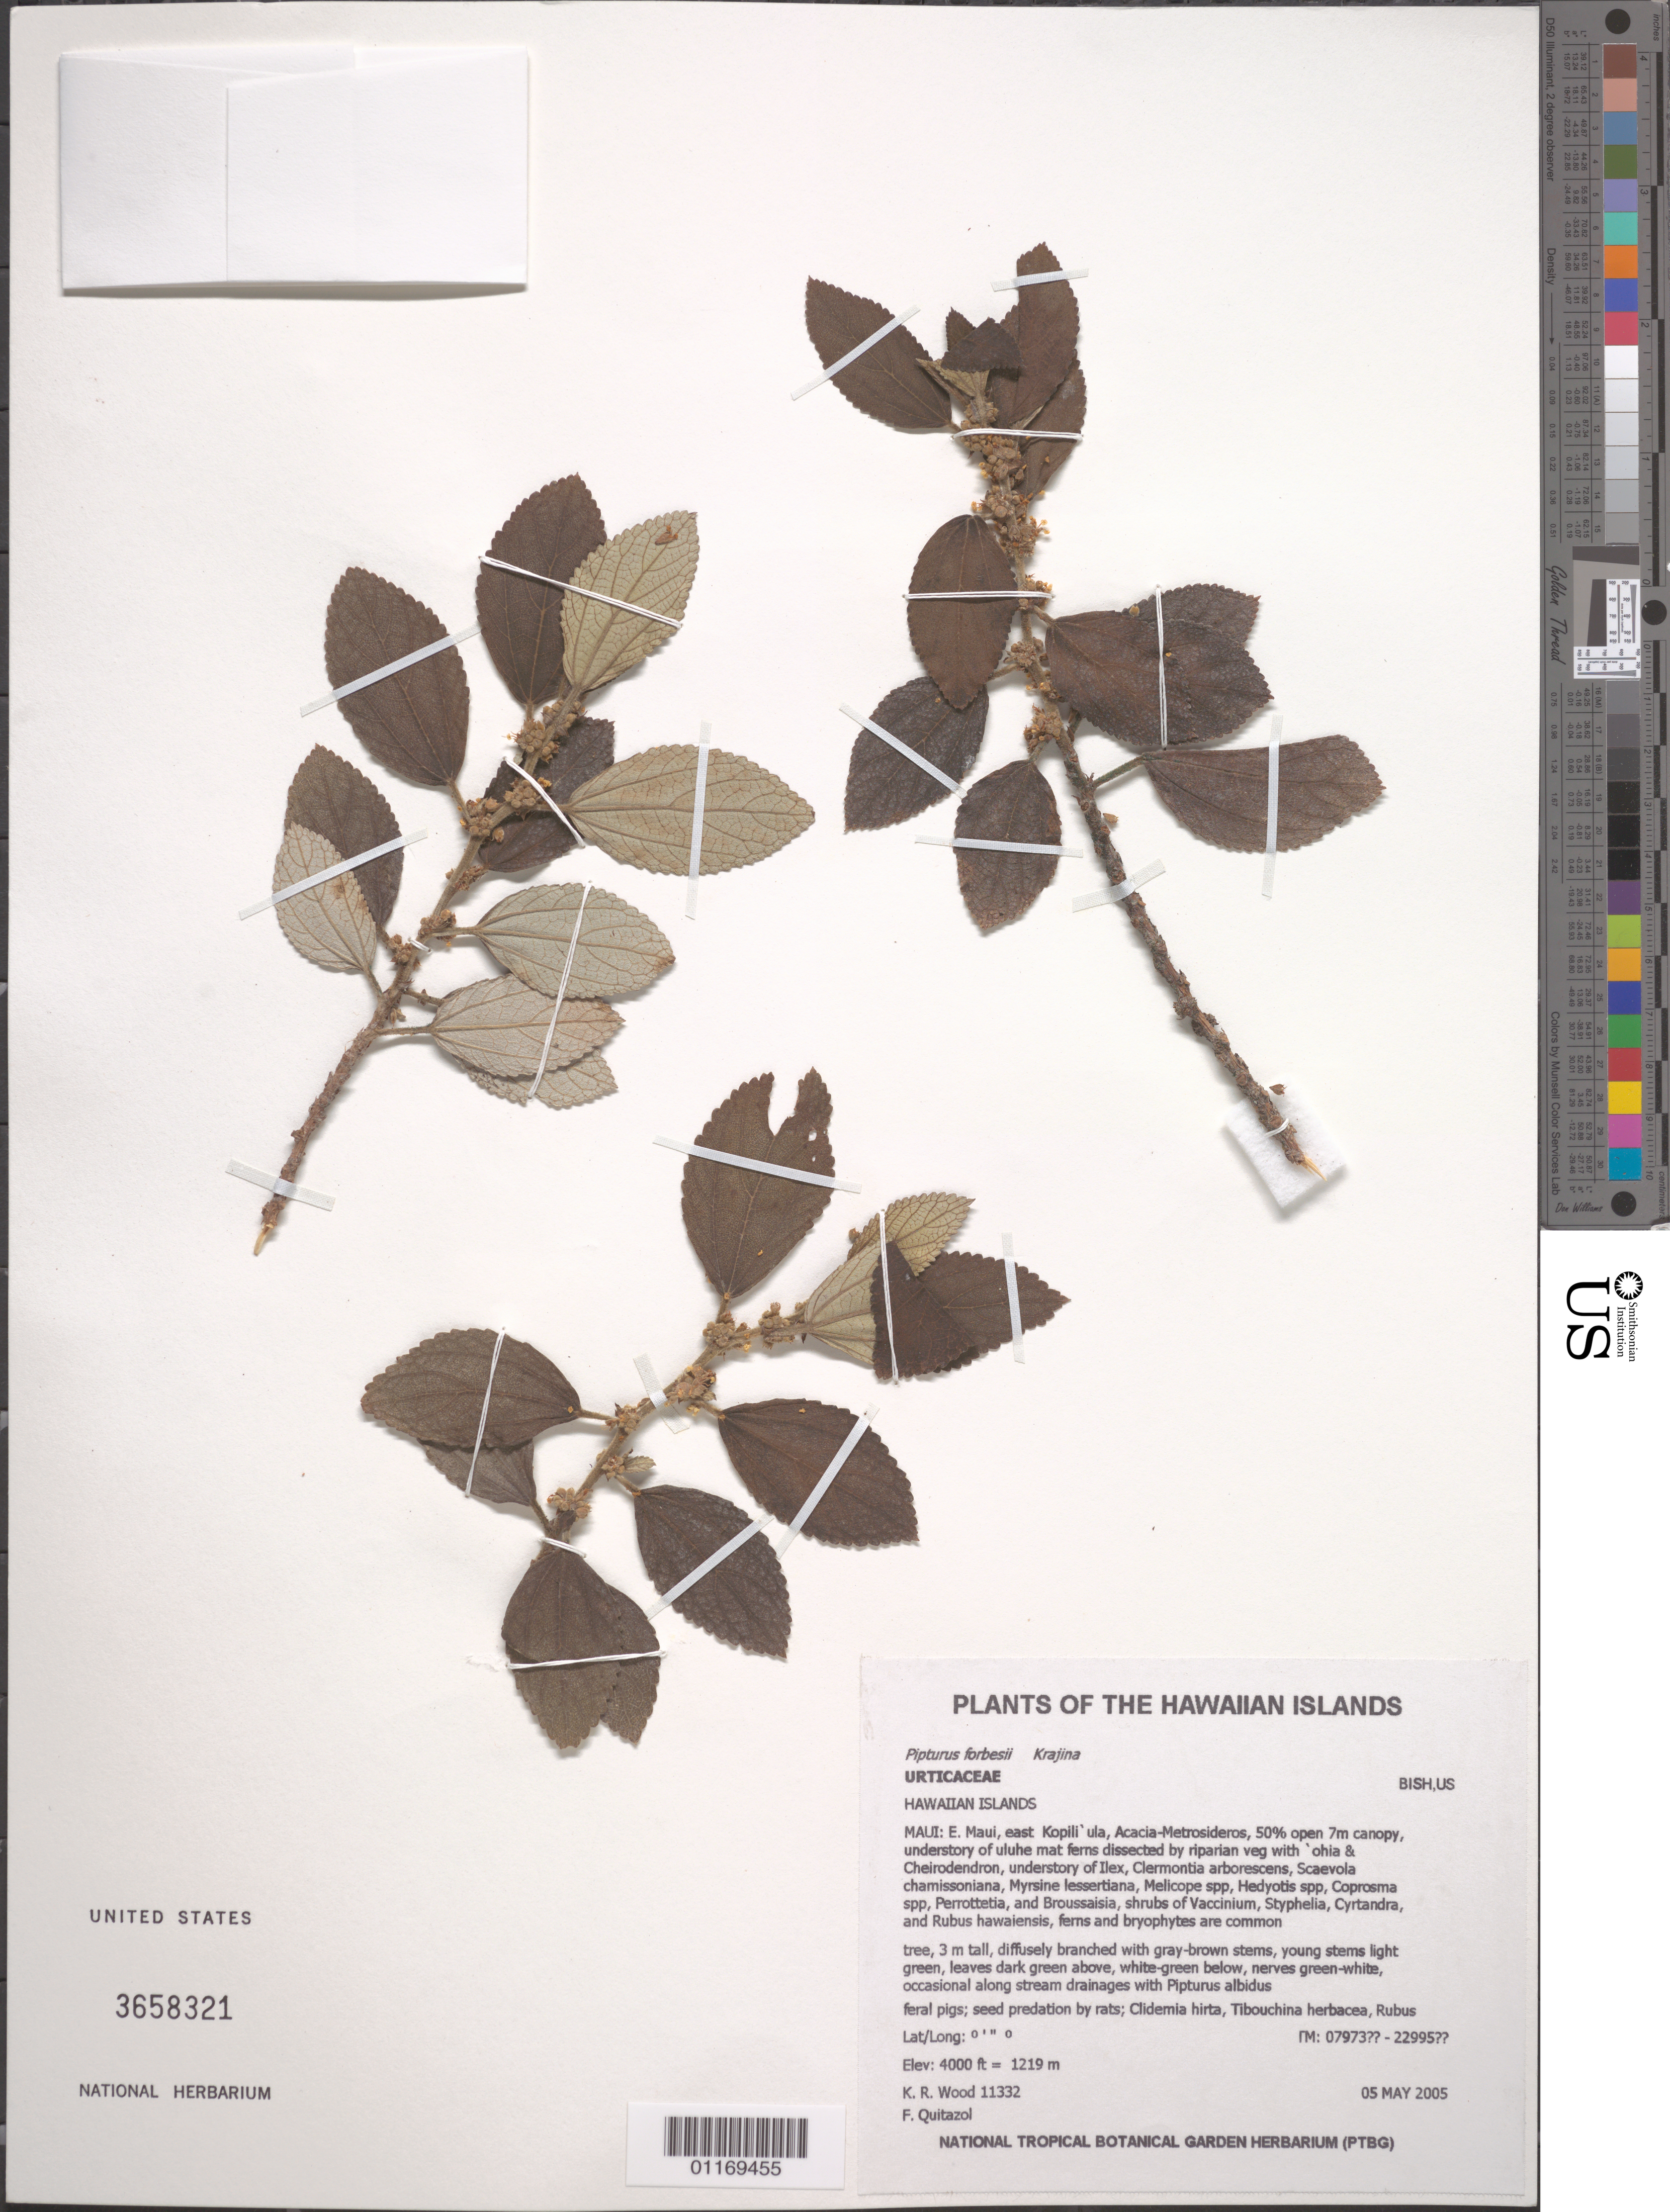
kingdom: Plantae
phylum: Tracheophyta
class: Magnoliopsida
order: Rosales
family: Urticaceae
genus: Pipturus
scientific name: Pipturus forbesii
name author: Krajina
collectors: K. R. Wood & F. Quitazol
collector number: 11332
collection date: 2005-05-05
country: United States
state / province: Hawaii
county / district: Maui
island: Maui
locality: E. Maui, E Kopili' ula.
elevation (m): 1219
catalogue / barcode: US 3658321